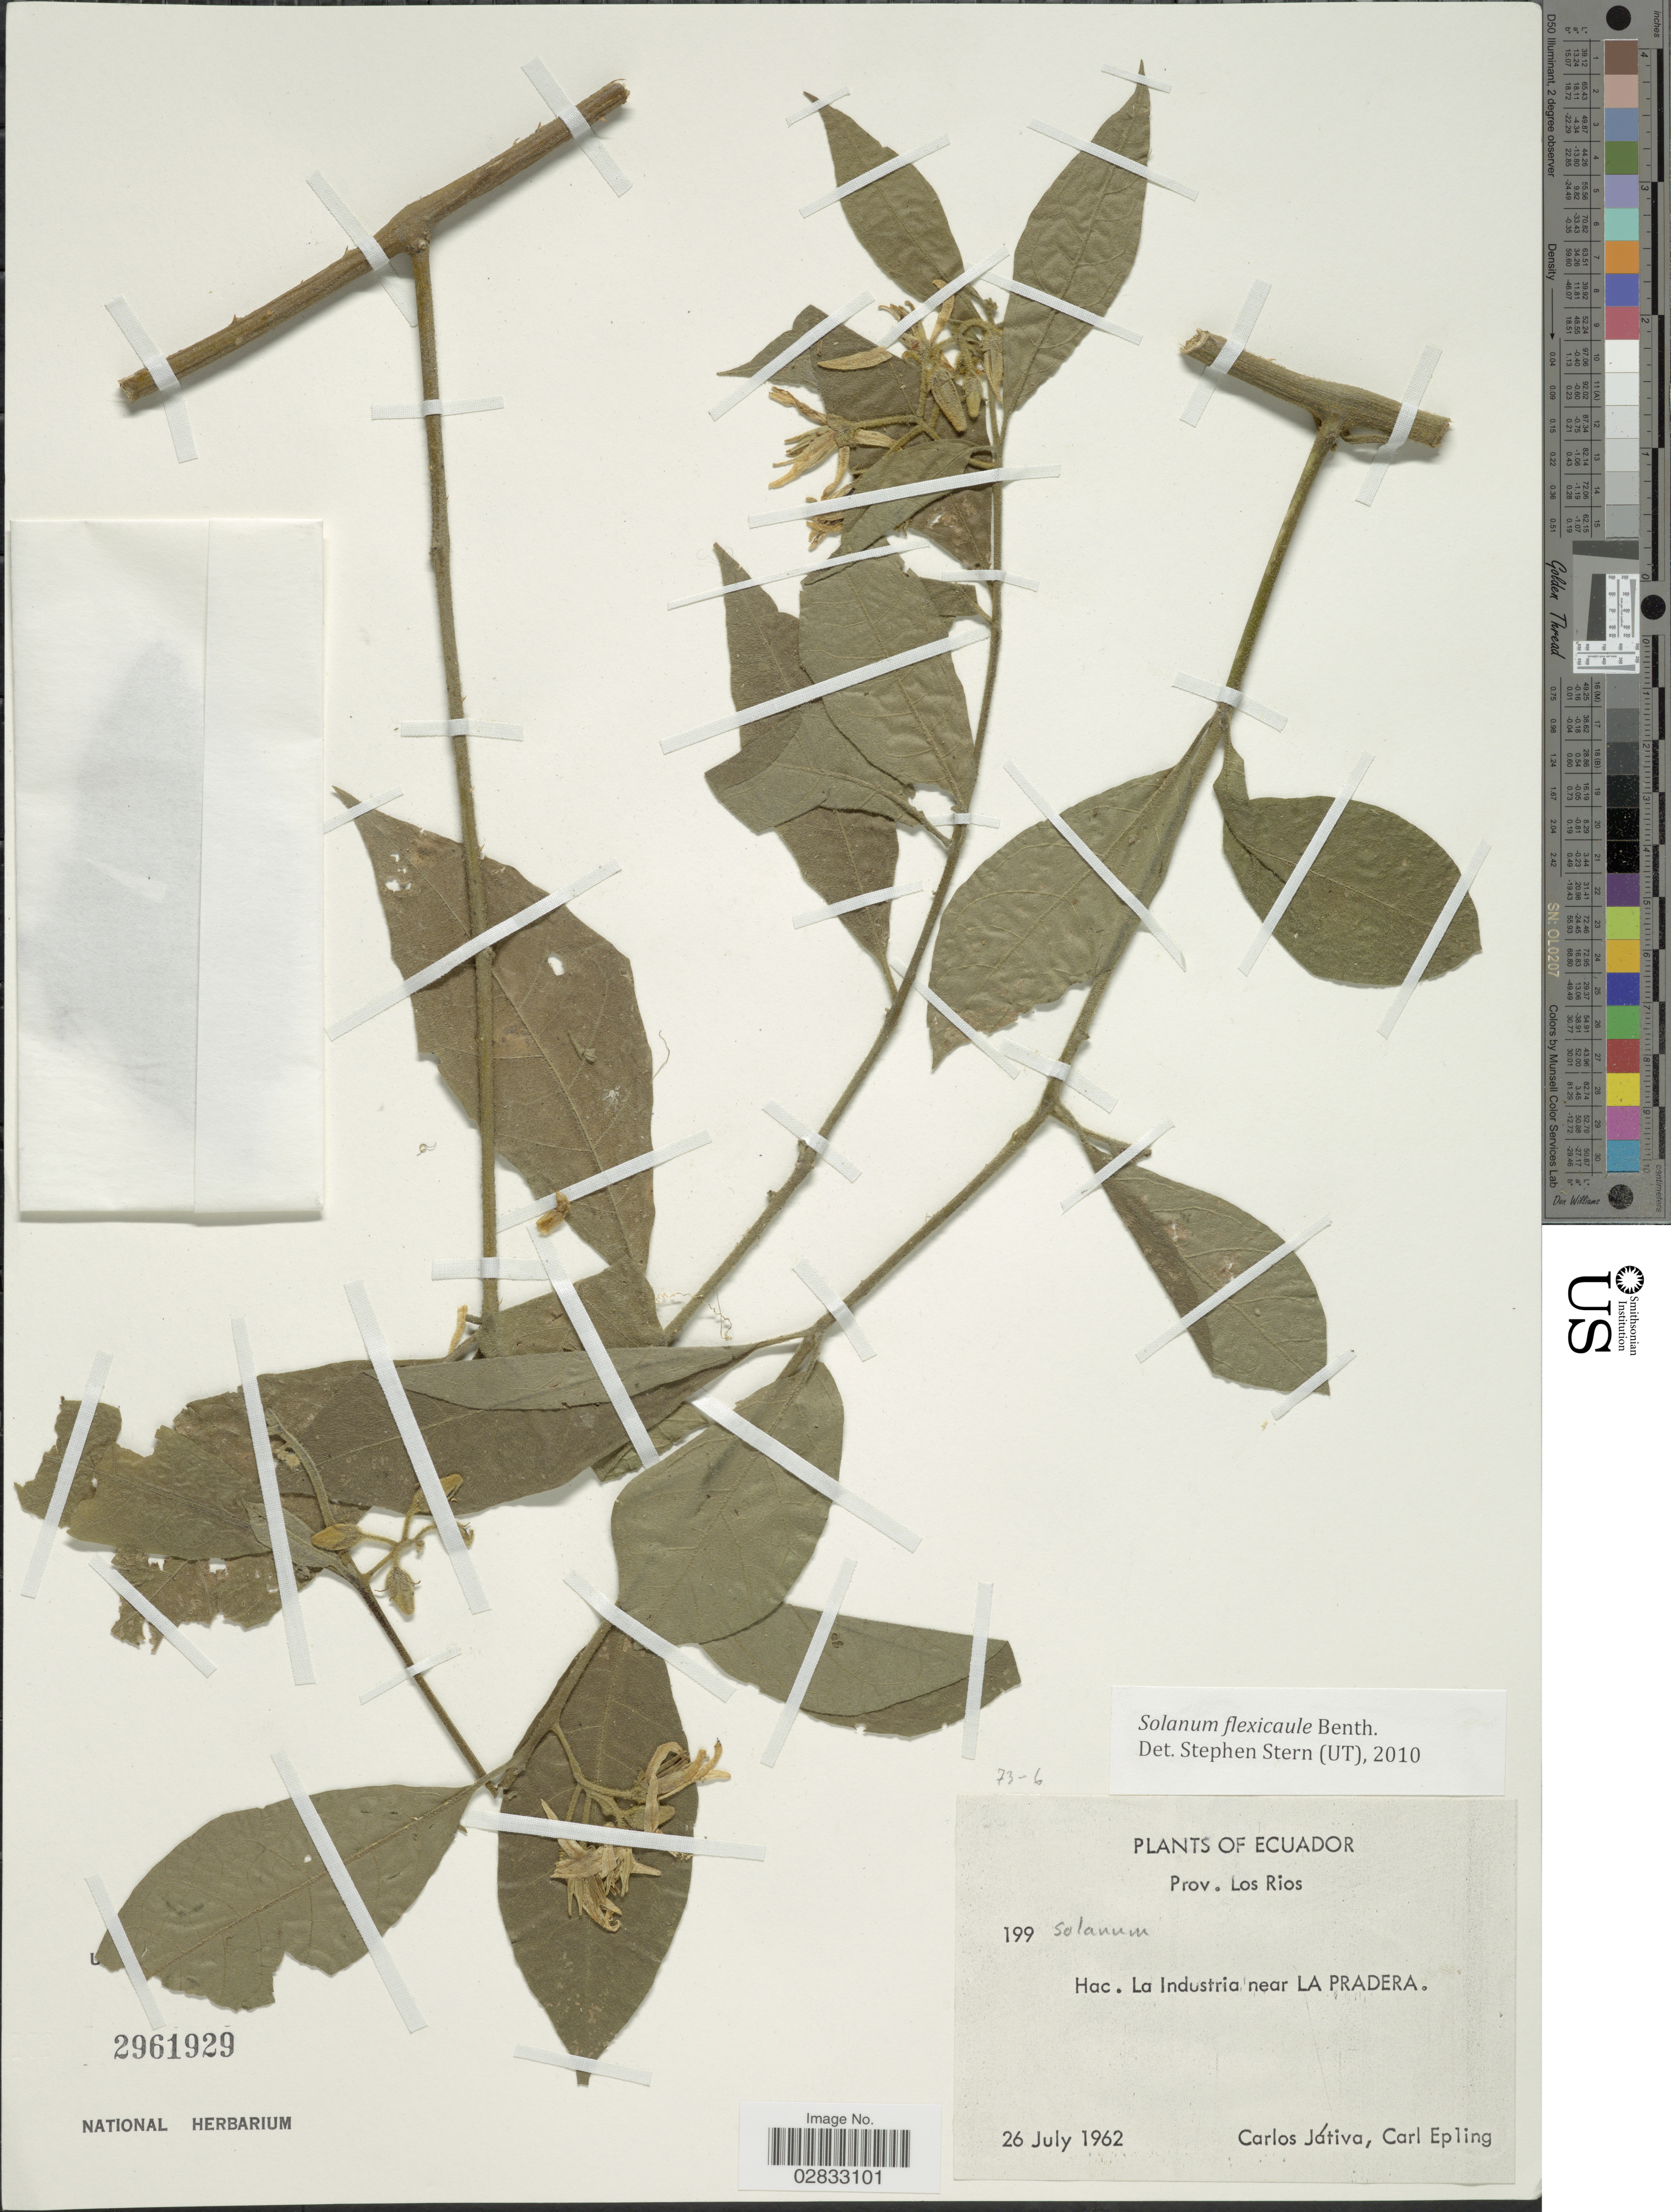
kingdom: Plantae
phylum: Tracheophyta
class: Magnoliopsida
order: Solanales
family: Solanaceae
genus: Solanum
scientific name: Solanum flexicaule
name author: Benth.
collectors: C. D. Játiva & C. C. Epling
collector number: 199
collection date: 1962-07-26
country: Ecuador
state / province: Los Ríos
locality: La Industria near La Pradera.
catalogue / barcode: US 2961929